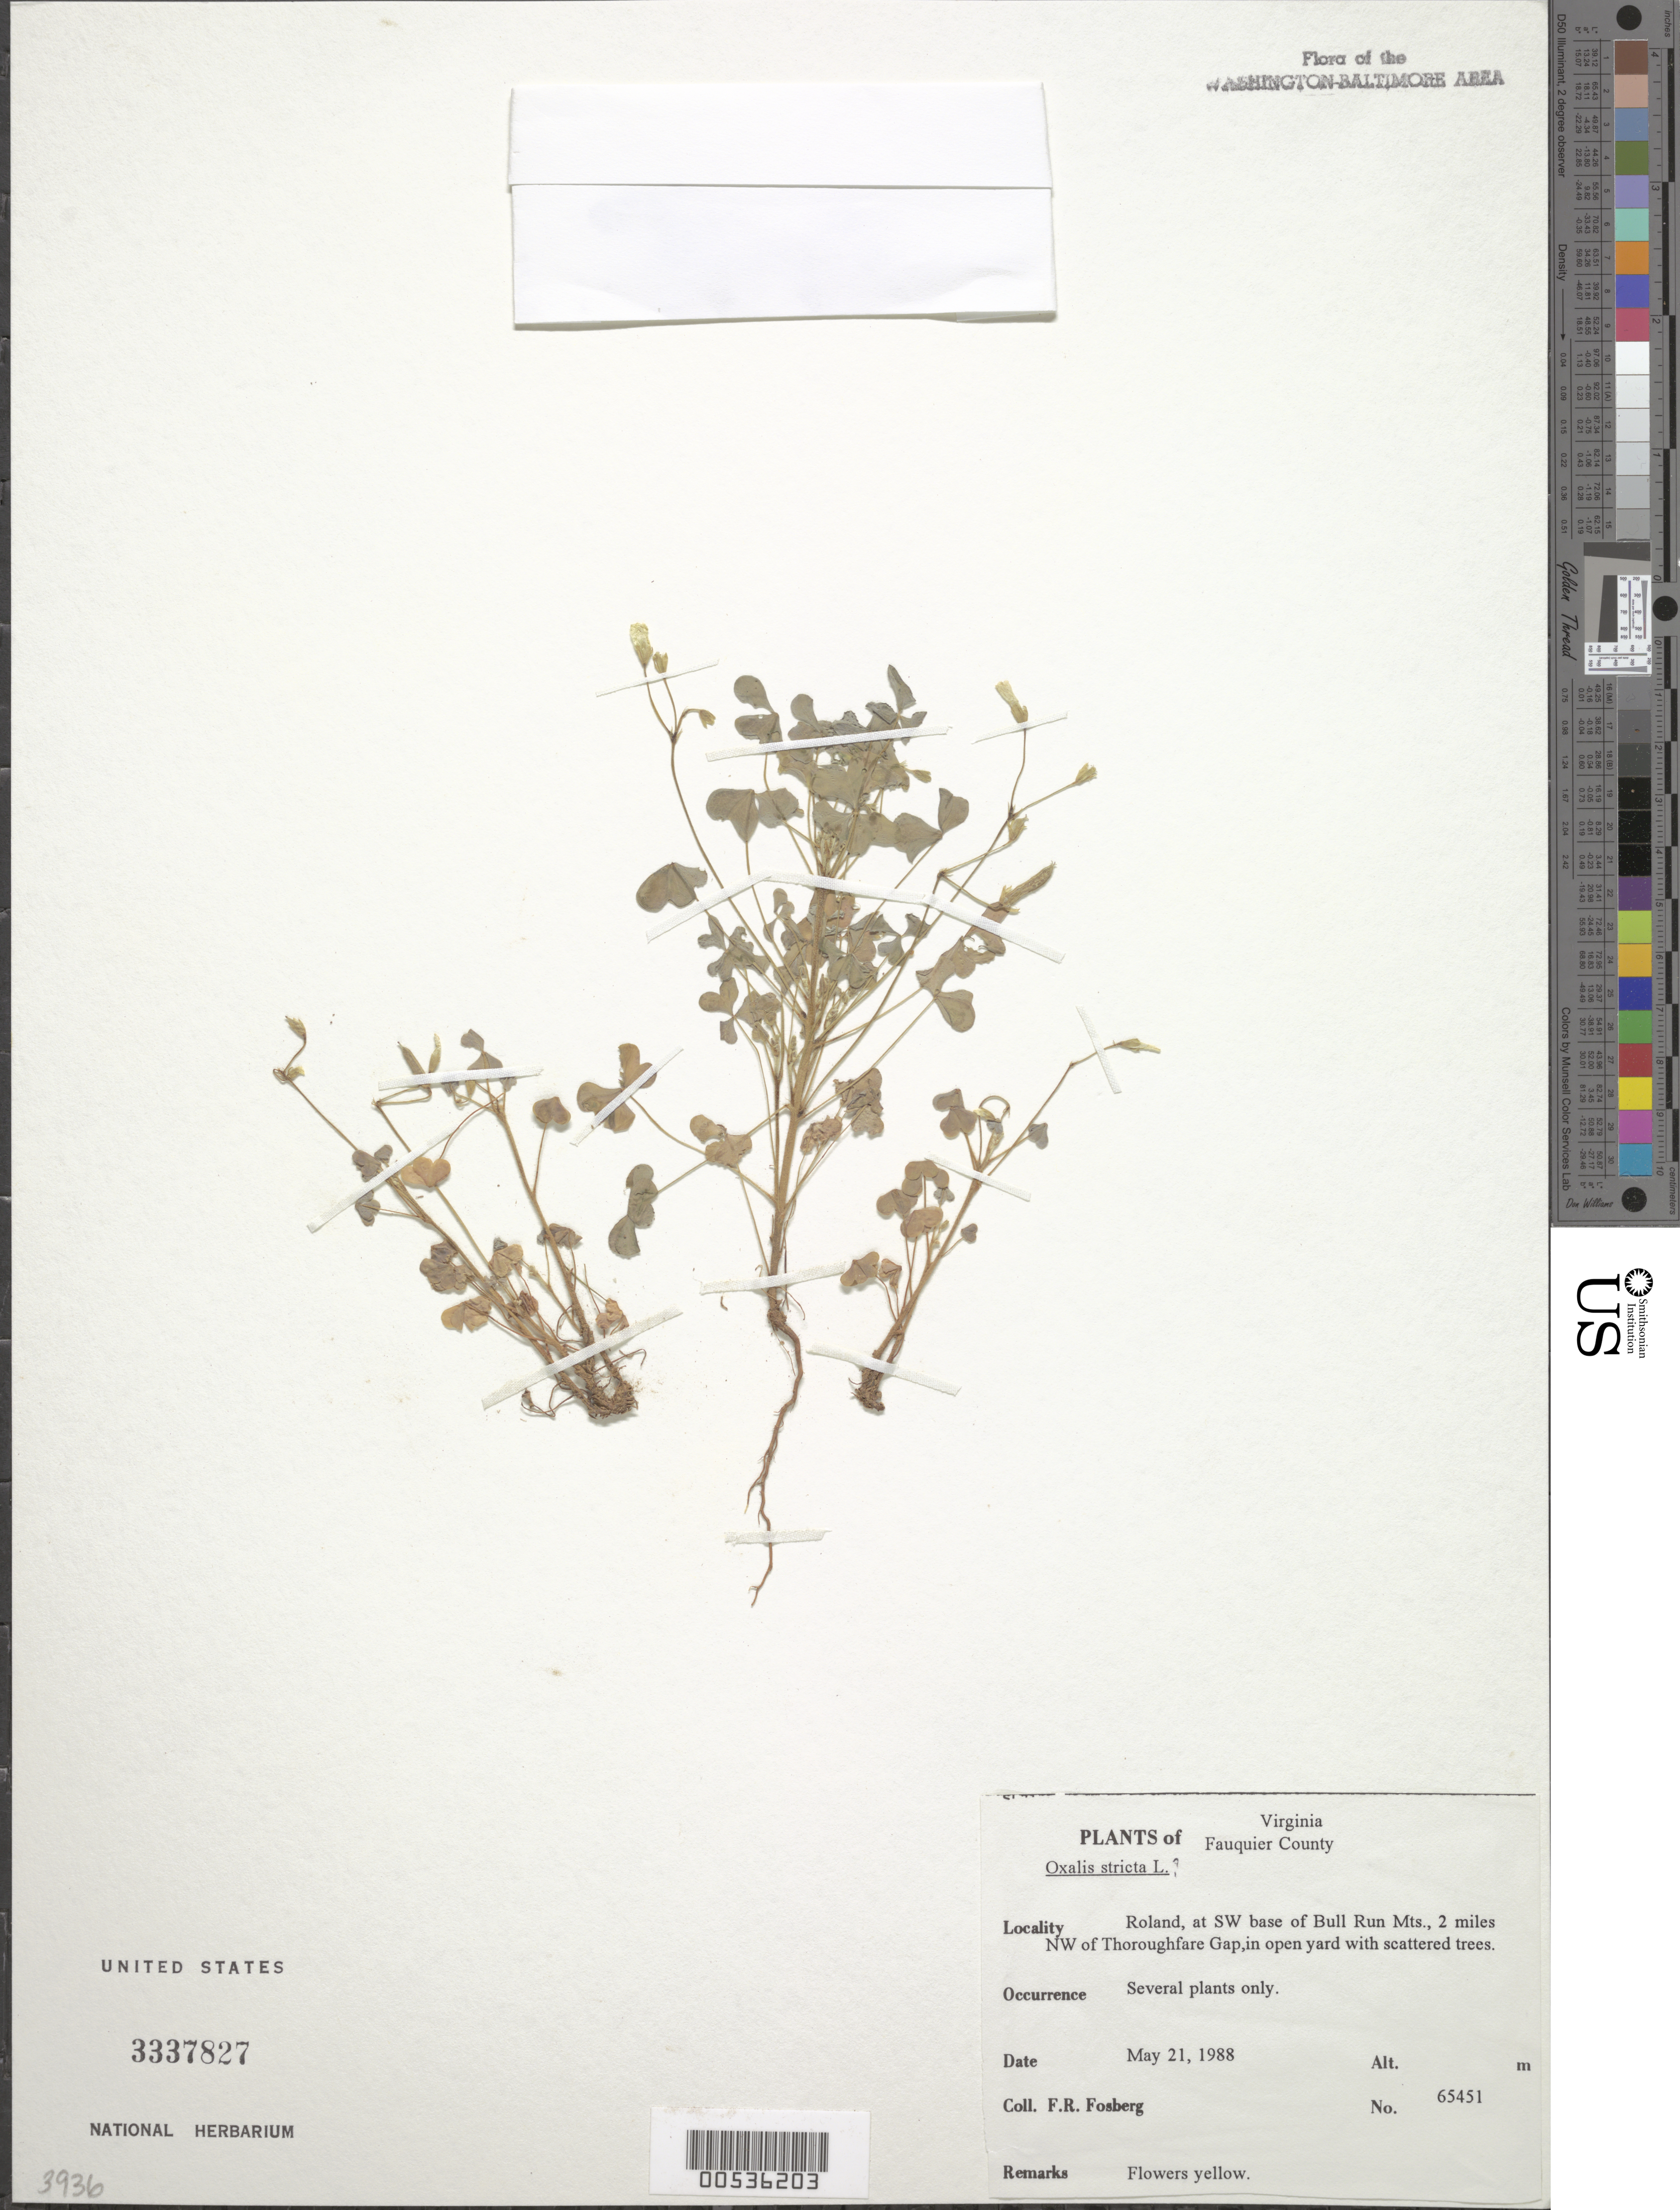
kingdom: Plantae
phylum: Tracheophyta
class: Magnoliopsida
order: Oxalidales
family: Oxalidaceae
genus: Oxalis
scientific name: Oxalis stricta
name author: L.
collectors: F. R. Fosberg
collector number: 65451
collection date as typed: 21 May 1988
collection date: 1988-05-21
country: United States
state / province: Virginia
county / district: Fauquier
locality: Roland, SW base of Bull Run Mts., NW of Thorofare Gap Bull Run Mts.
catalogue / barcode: US 3337827